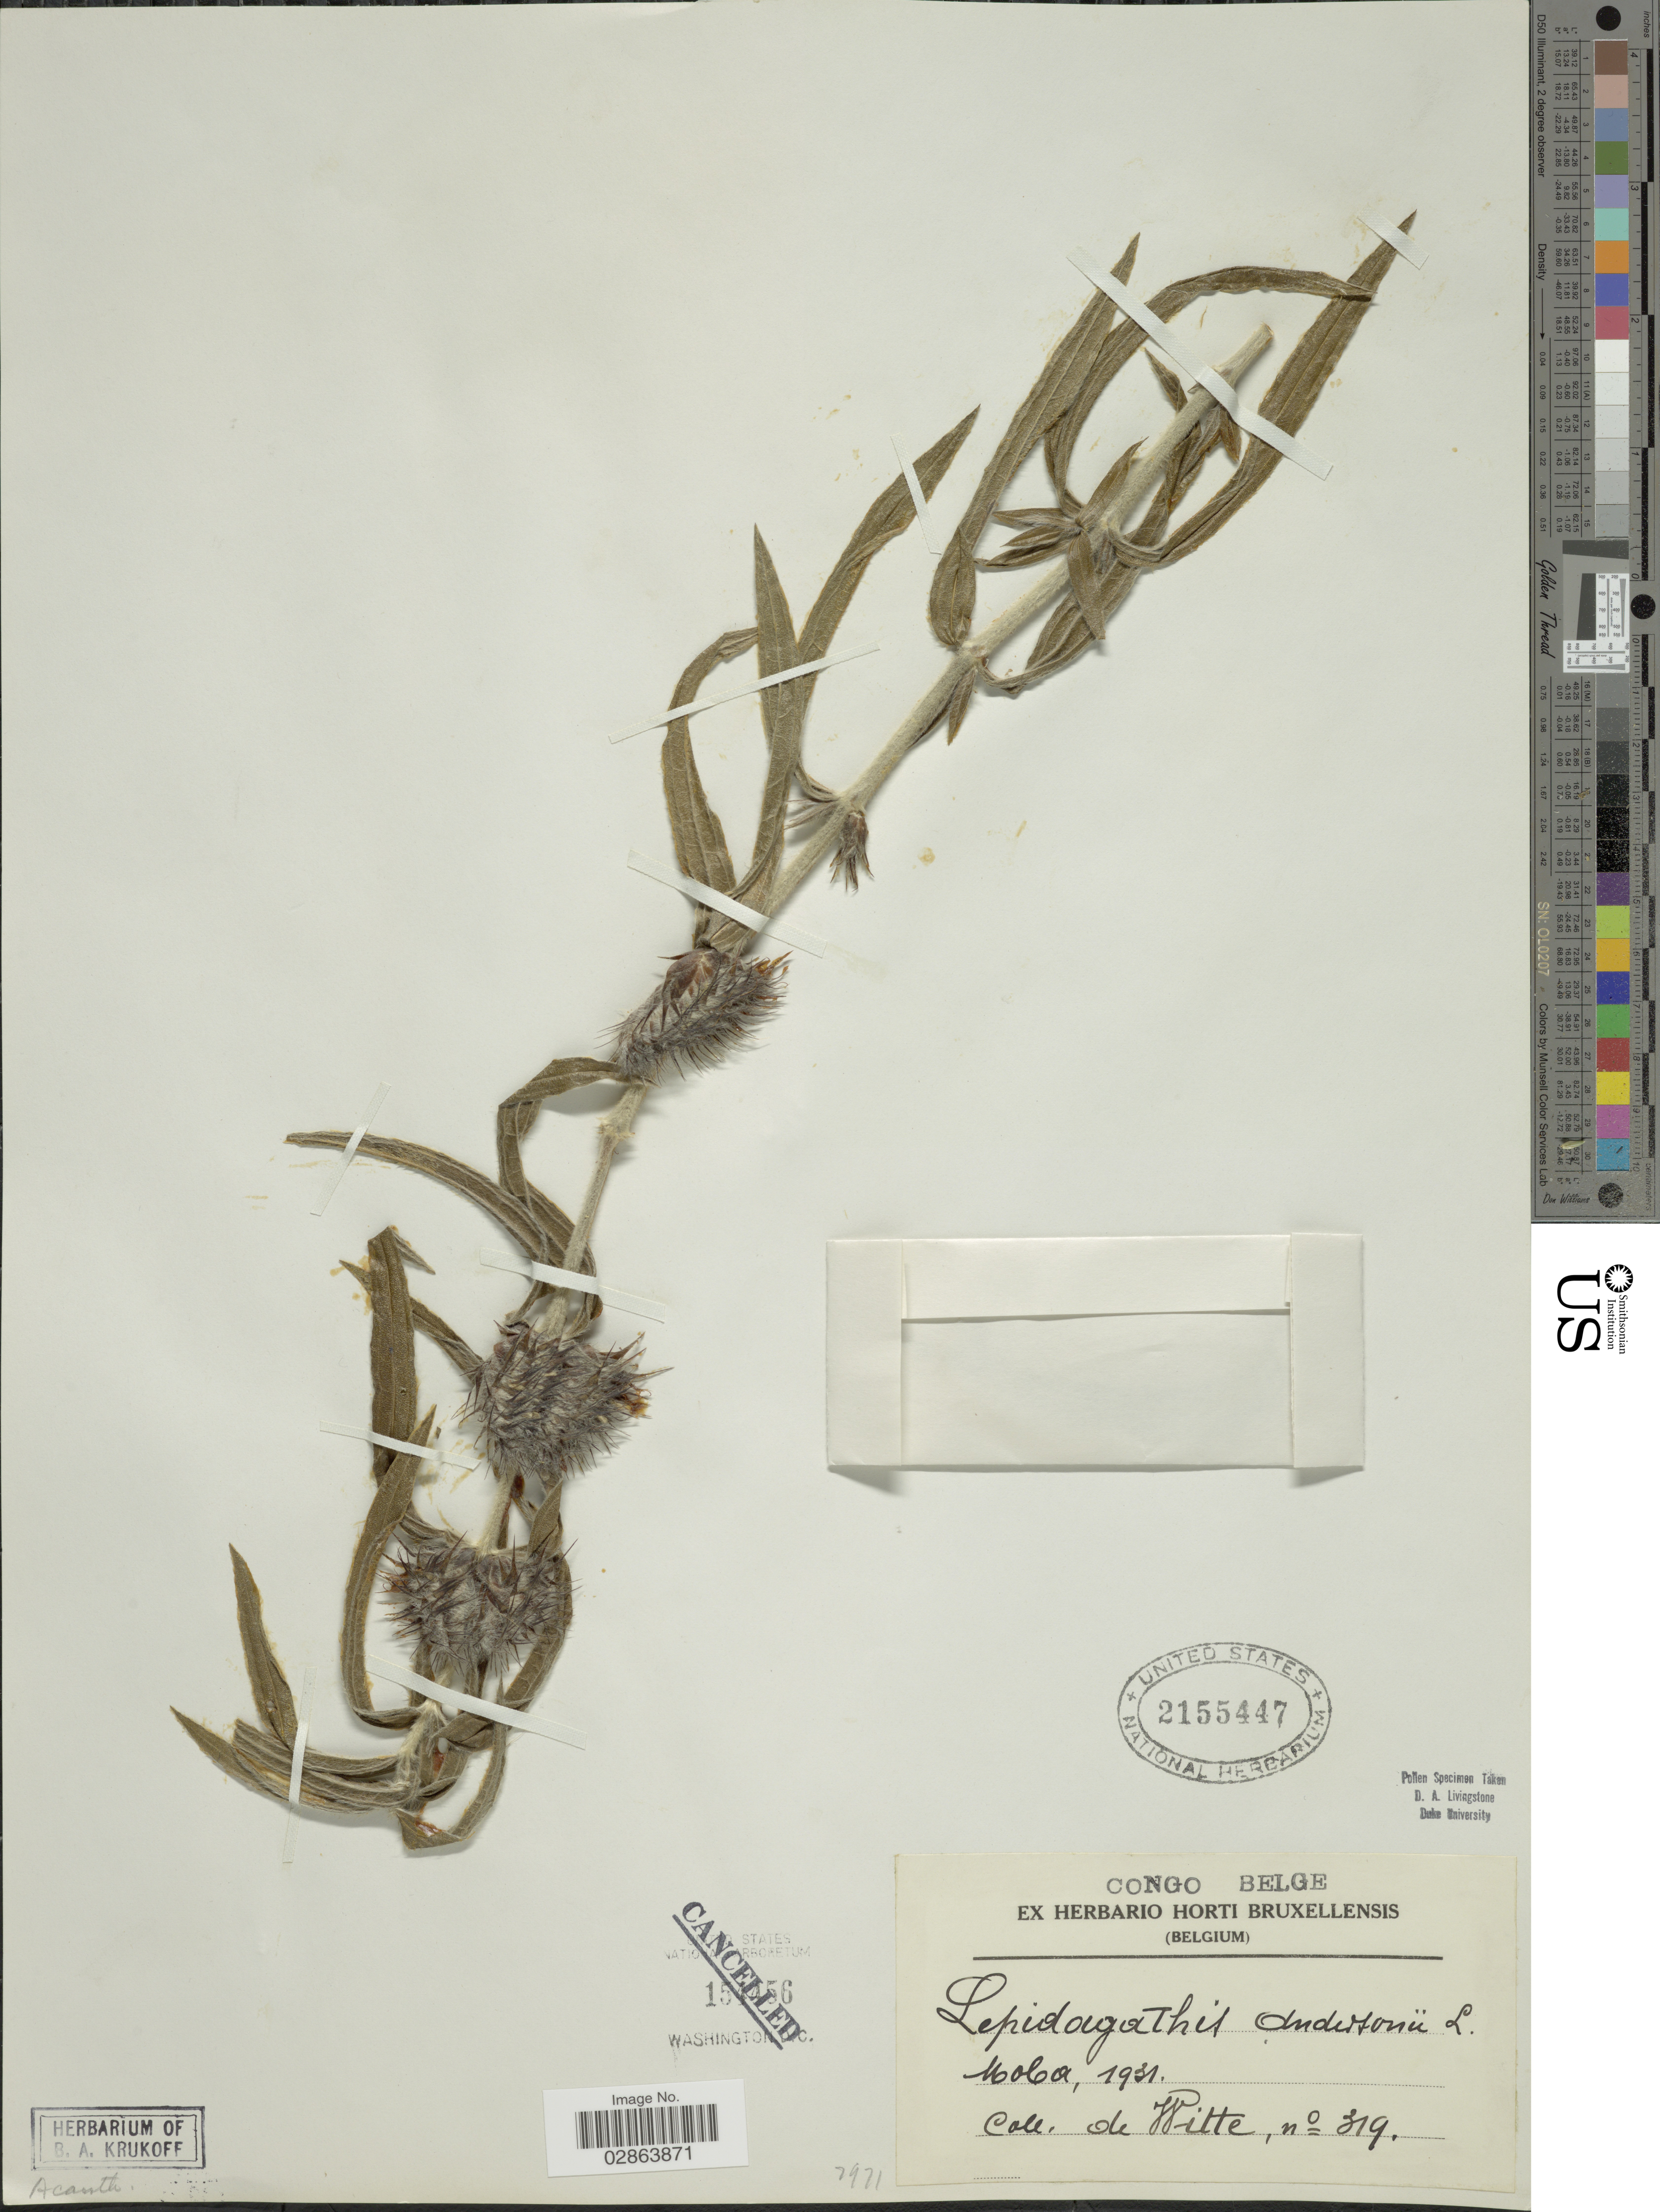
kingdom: Plantae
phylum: Tracheophyta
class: Magnoliopsida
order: Lamiales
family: Acanthaceae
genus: Lepidagathis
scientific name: Lepidagathis andersoniana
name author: Lindau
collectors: Witte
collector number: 319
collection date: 1931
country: Congo, Democratic Republic of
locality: Moba. Congo Belge.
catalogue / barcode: US 2155447